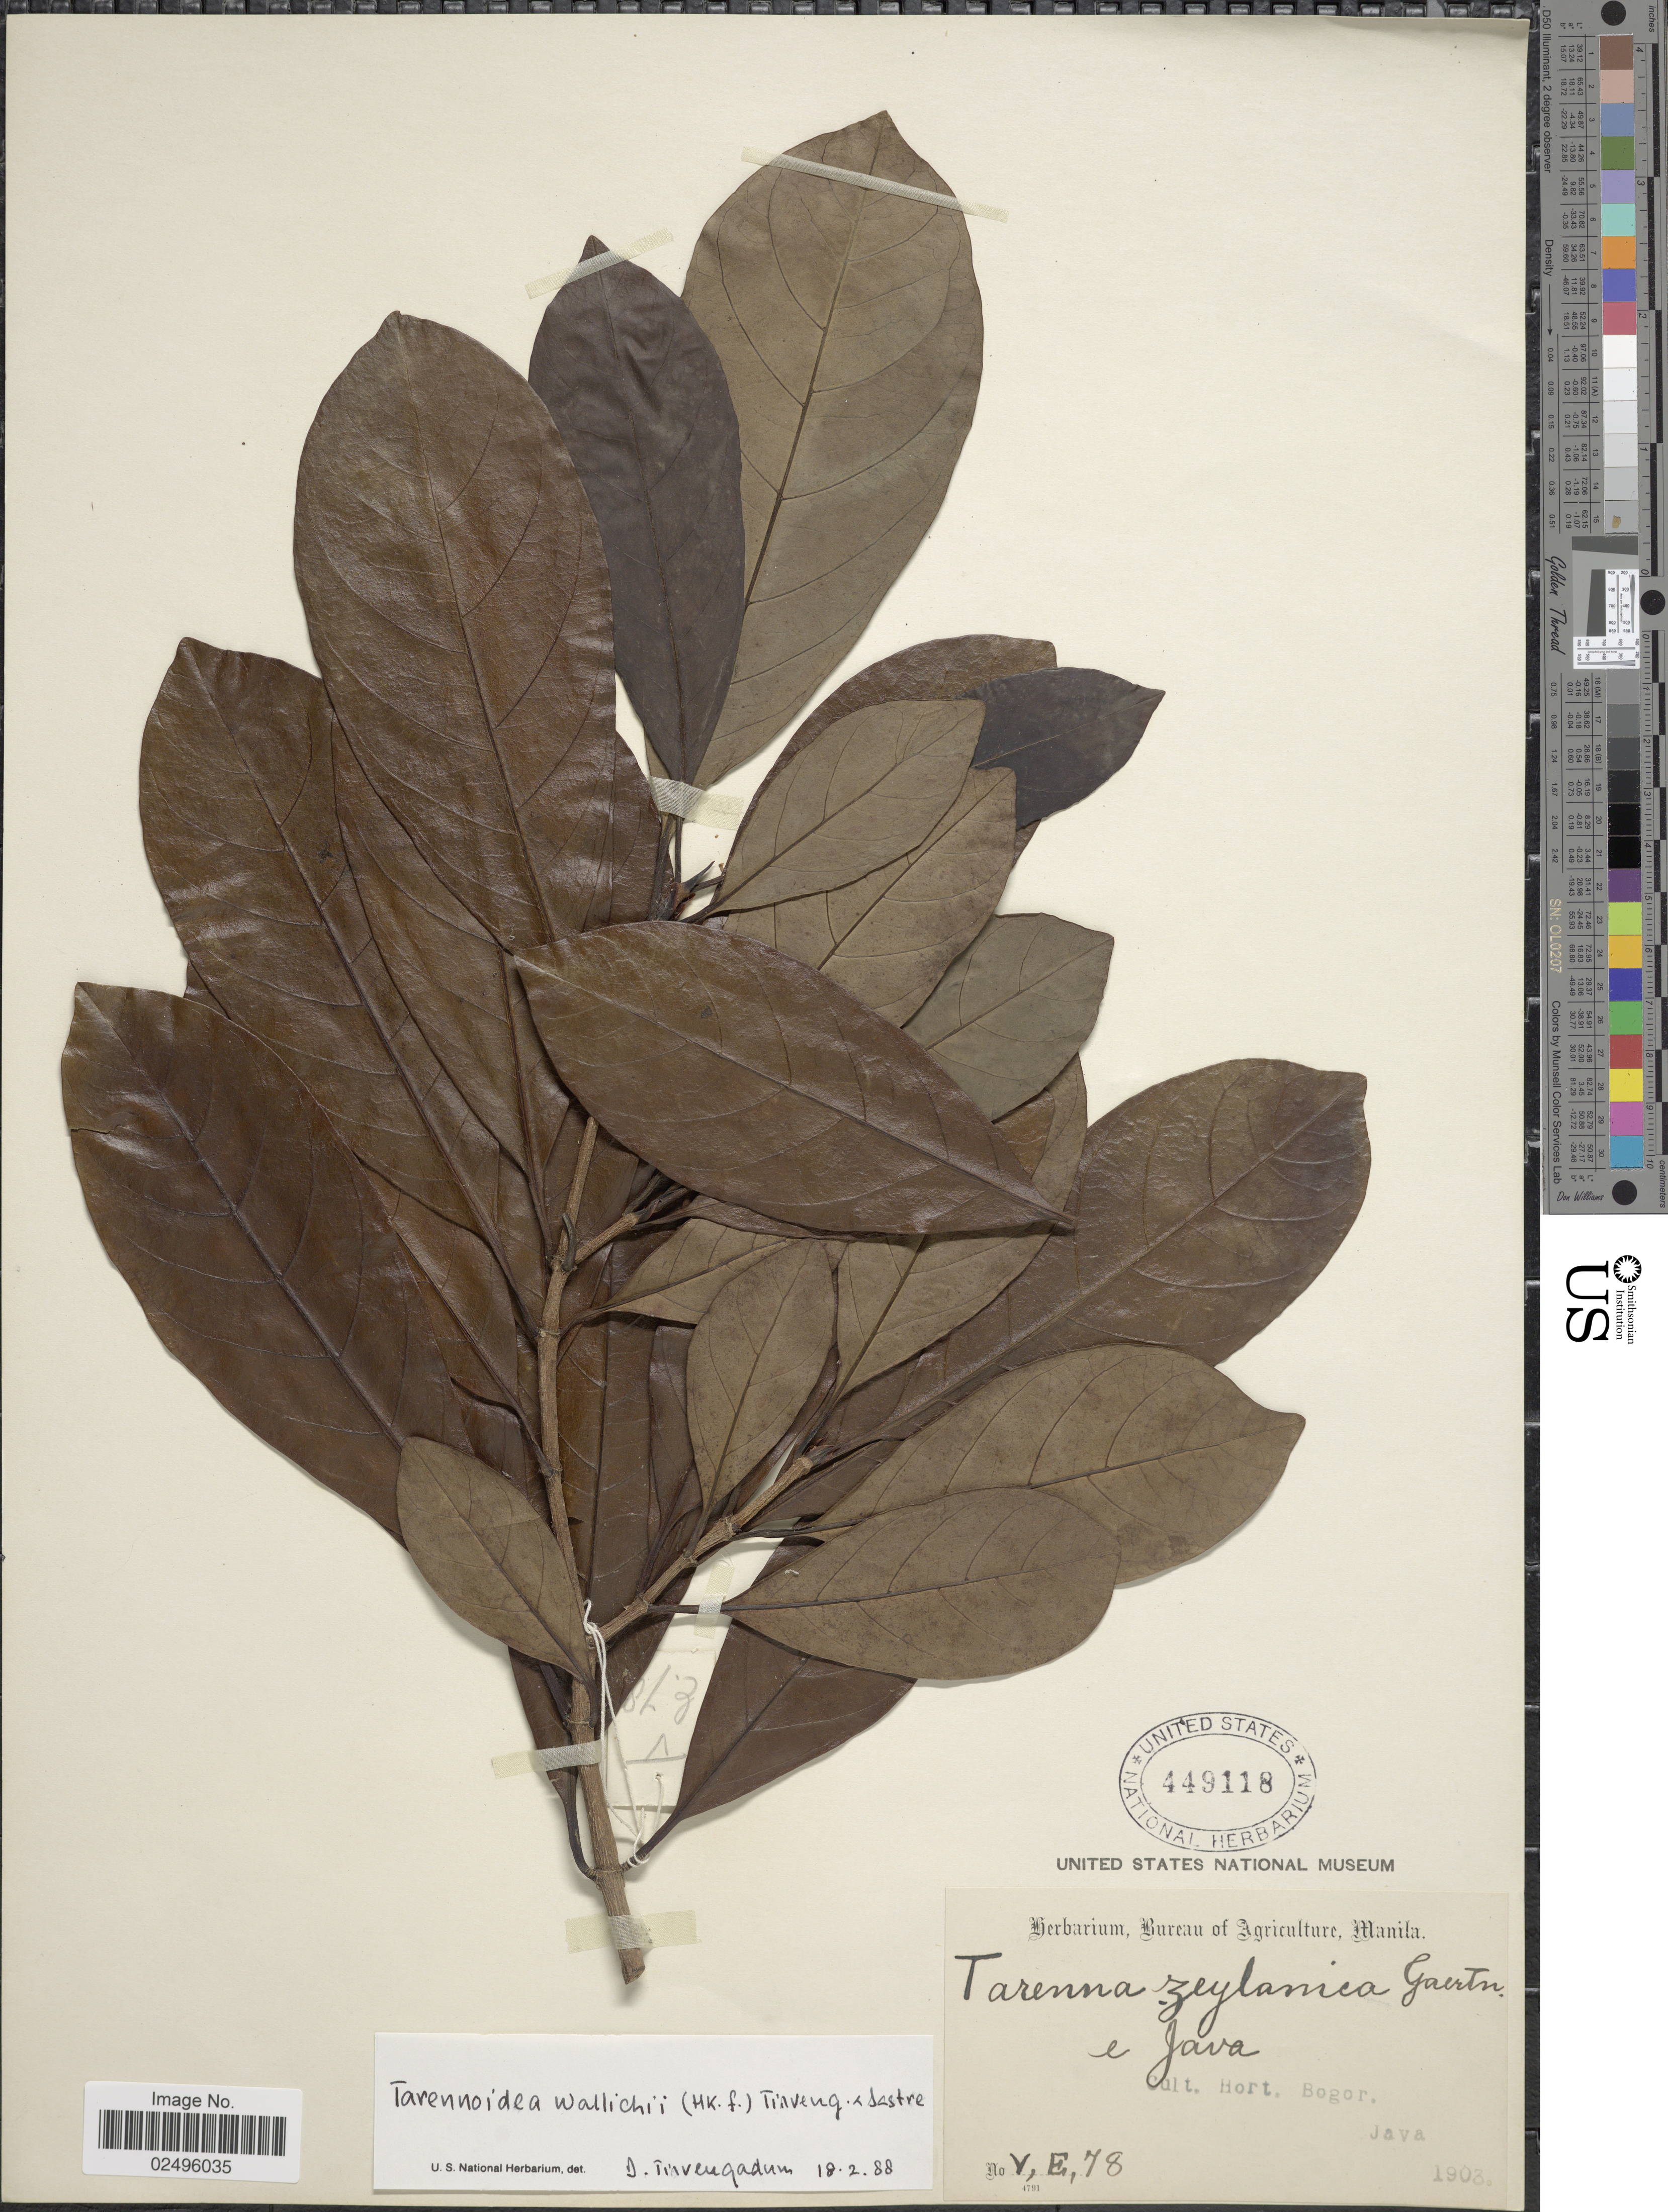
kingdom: Plantae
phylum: Tracheophyta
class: Magnoliopsida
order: Gentianales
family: Rubiaceae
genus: Tarennoidea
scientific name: Tarennoidea wallichii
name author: (Hook. f.) Tirveng. & Sastre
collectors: ex Herb. Bur. Agric. Manila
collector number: V, E, 78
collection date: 1903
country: Indonesia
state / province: Java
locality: Cult. Hort. Bogor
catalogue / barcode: US 449118